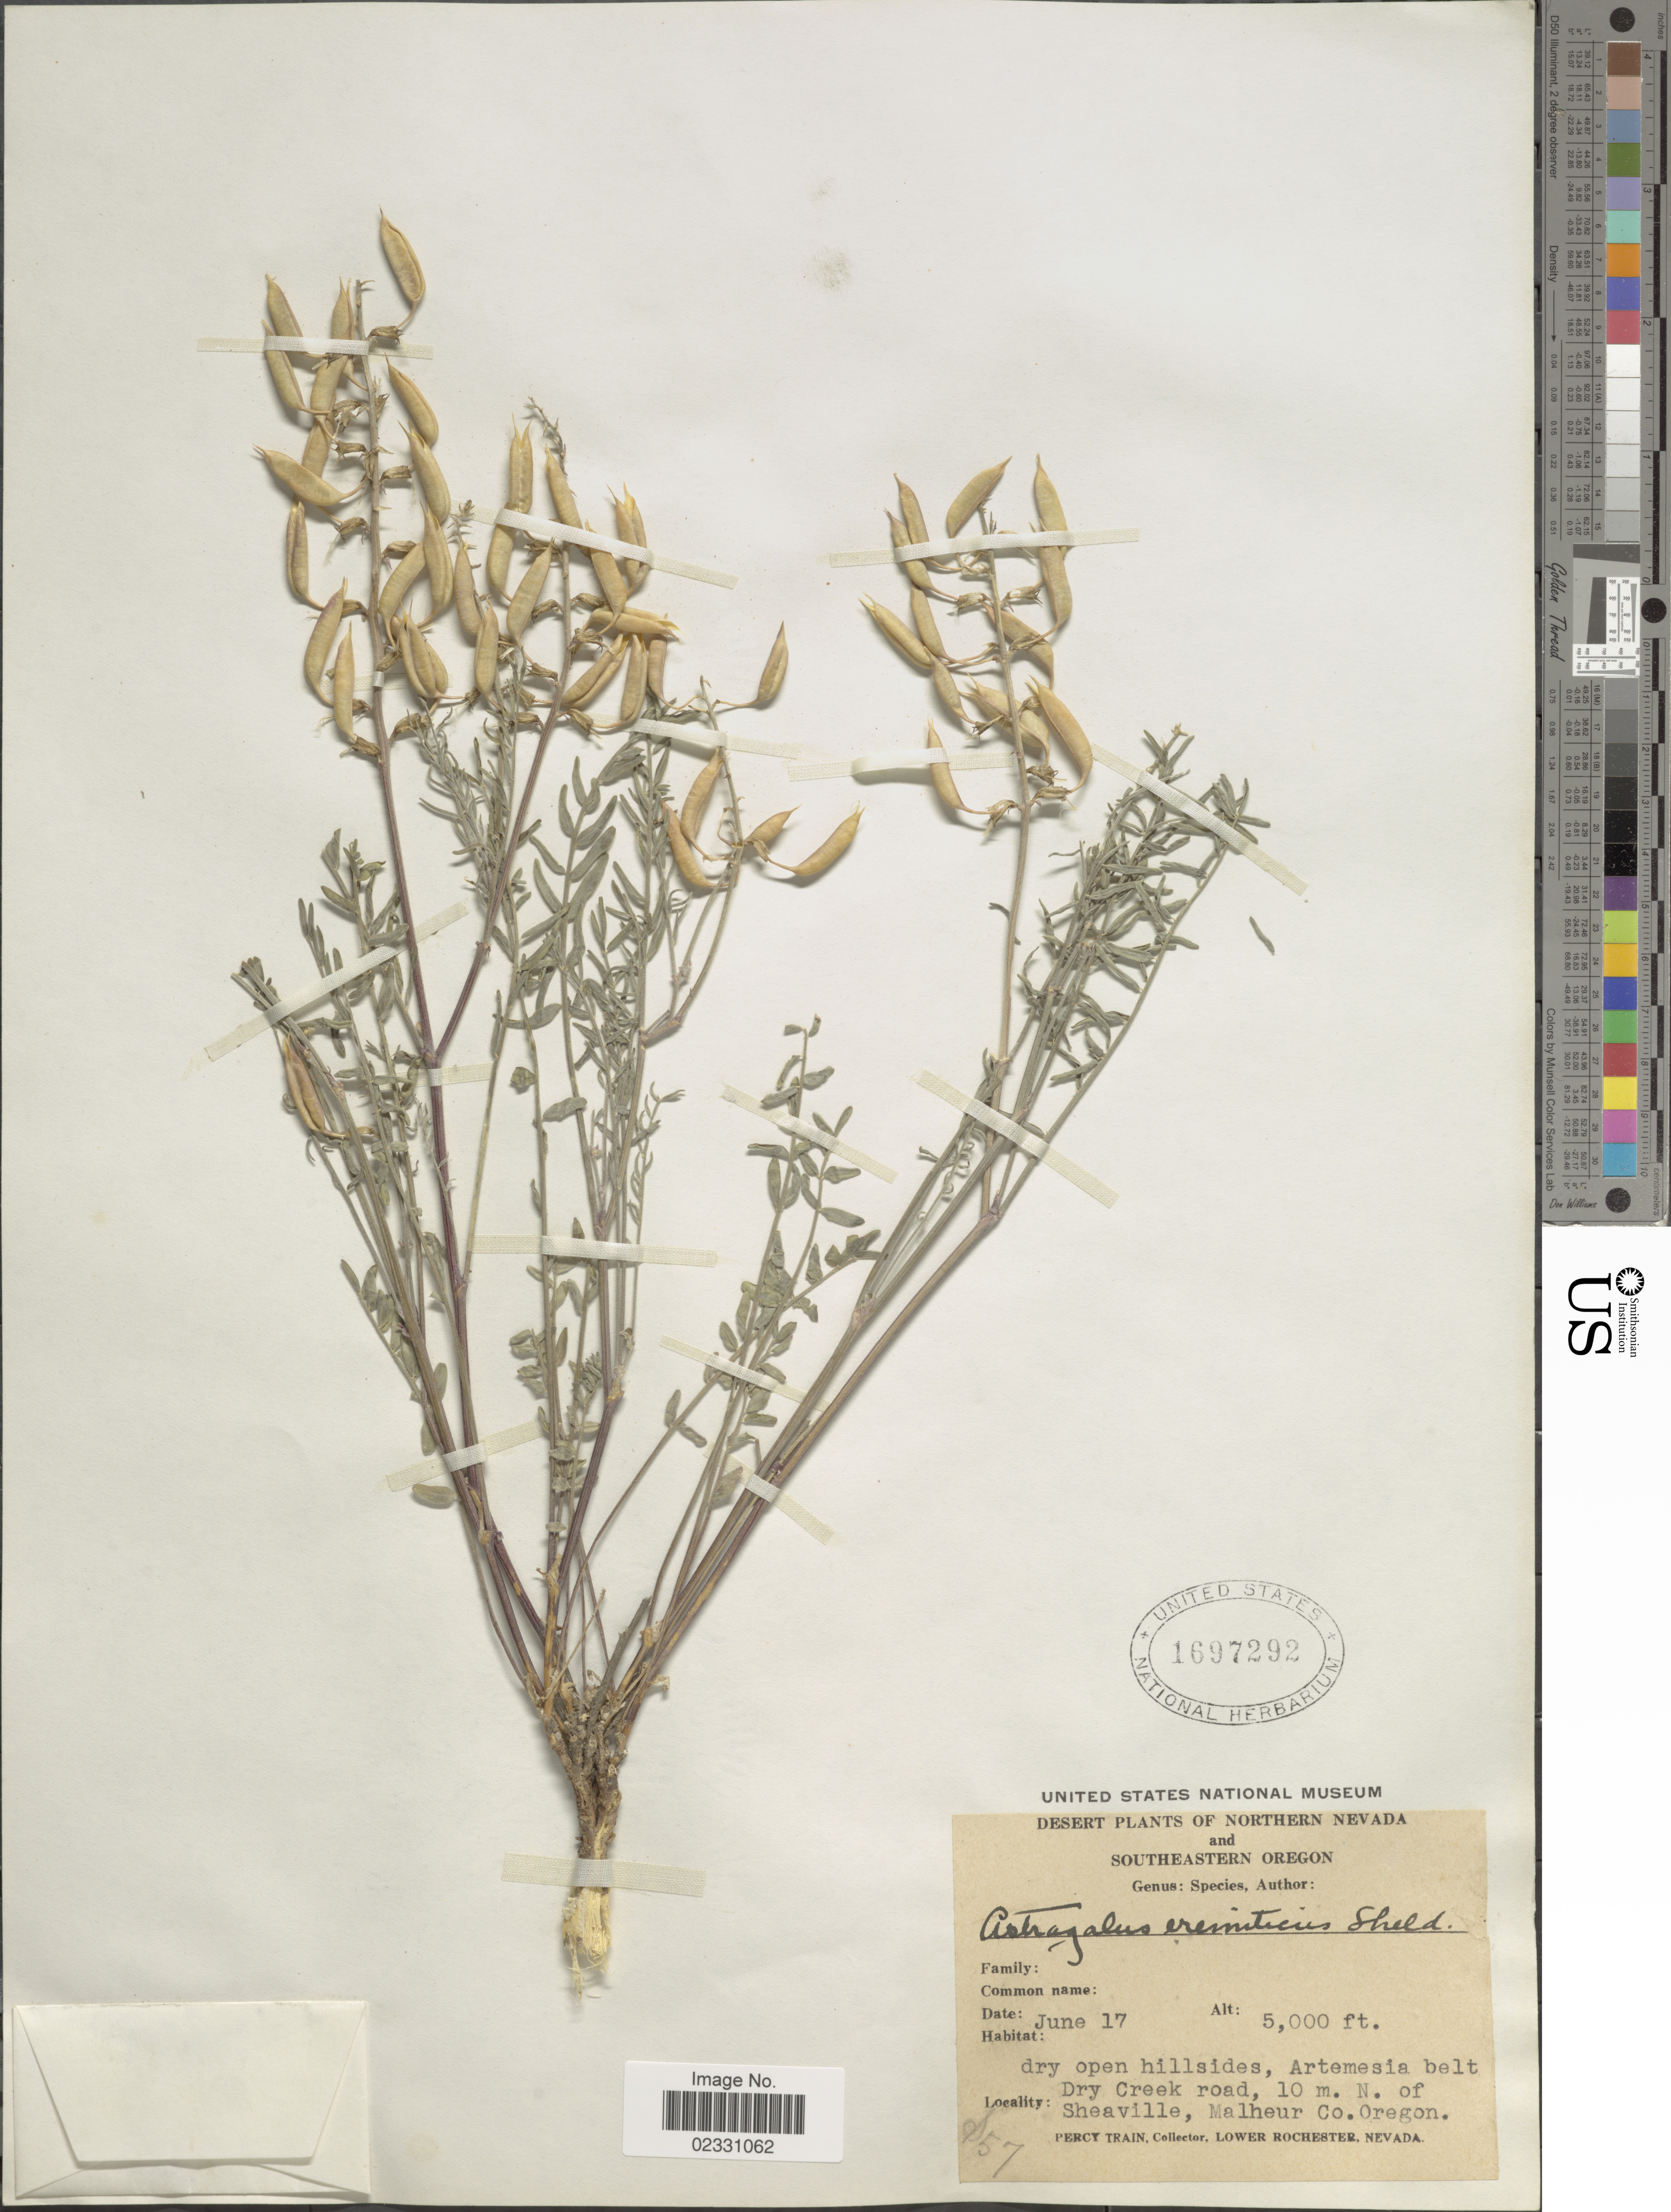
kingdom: Plantae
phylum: Tracheophyta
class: Magnoliopsida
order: Fabales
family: Fabaceae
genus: Astragalus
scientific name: Astragalus eremiticus var. malheurensis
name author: (A. Heller) Barneby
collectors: P. Train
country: United States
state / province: Oregon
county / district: Malheur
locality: Desert of Northern Nevada and Southern Oregon, dry open hillsides, Artemesia belt. Dry Creek road, 10 m N, of Sheaville, Malheur Co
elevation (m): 1524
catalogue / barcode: US 1697292